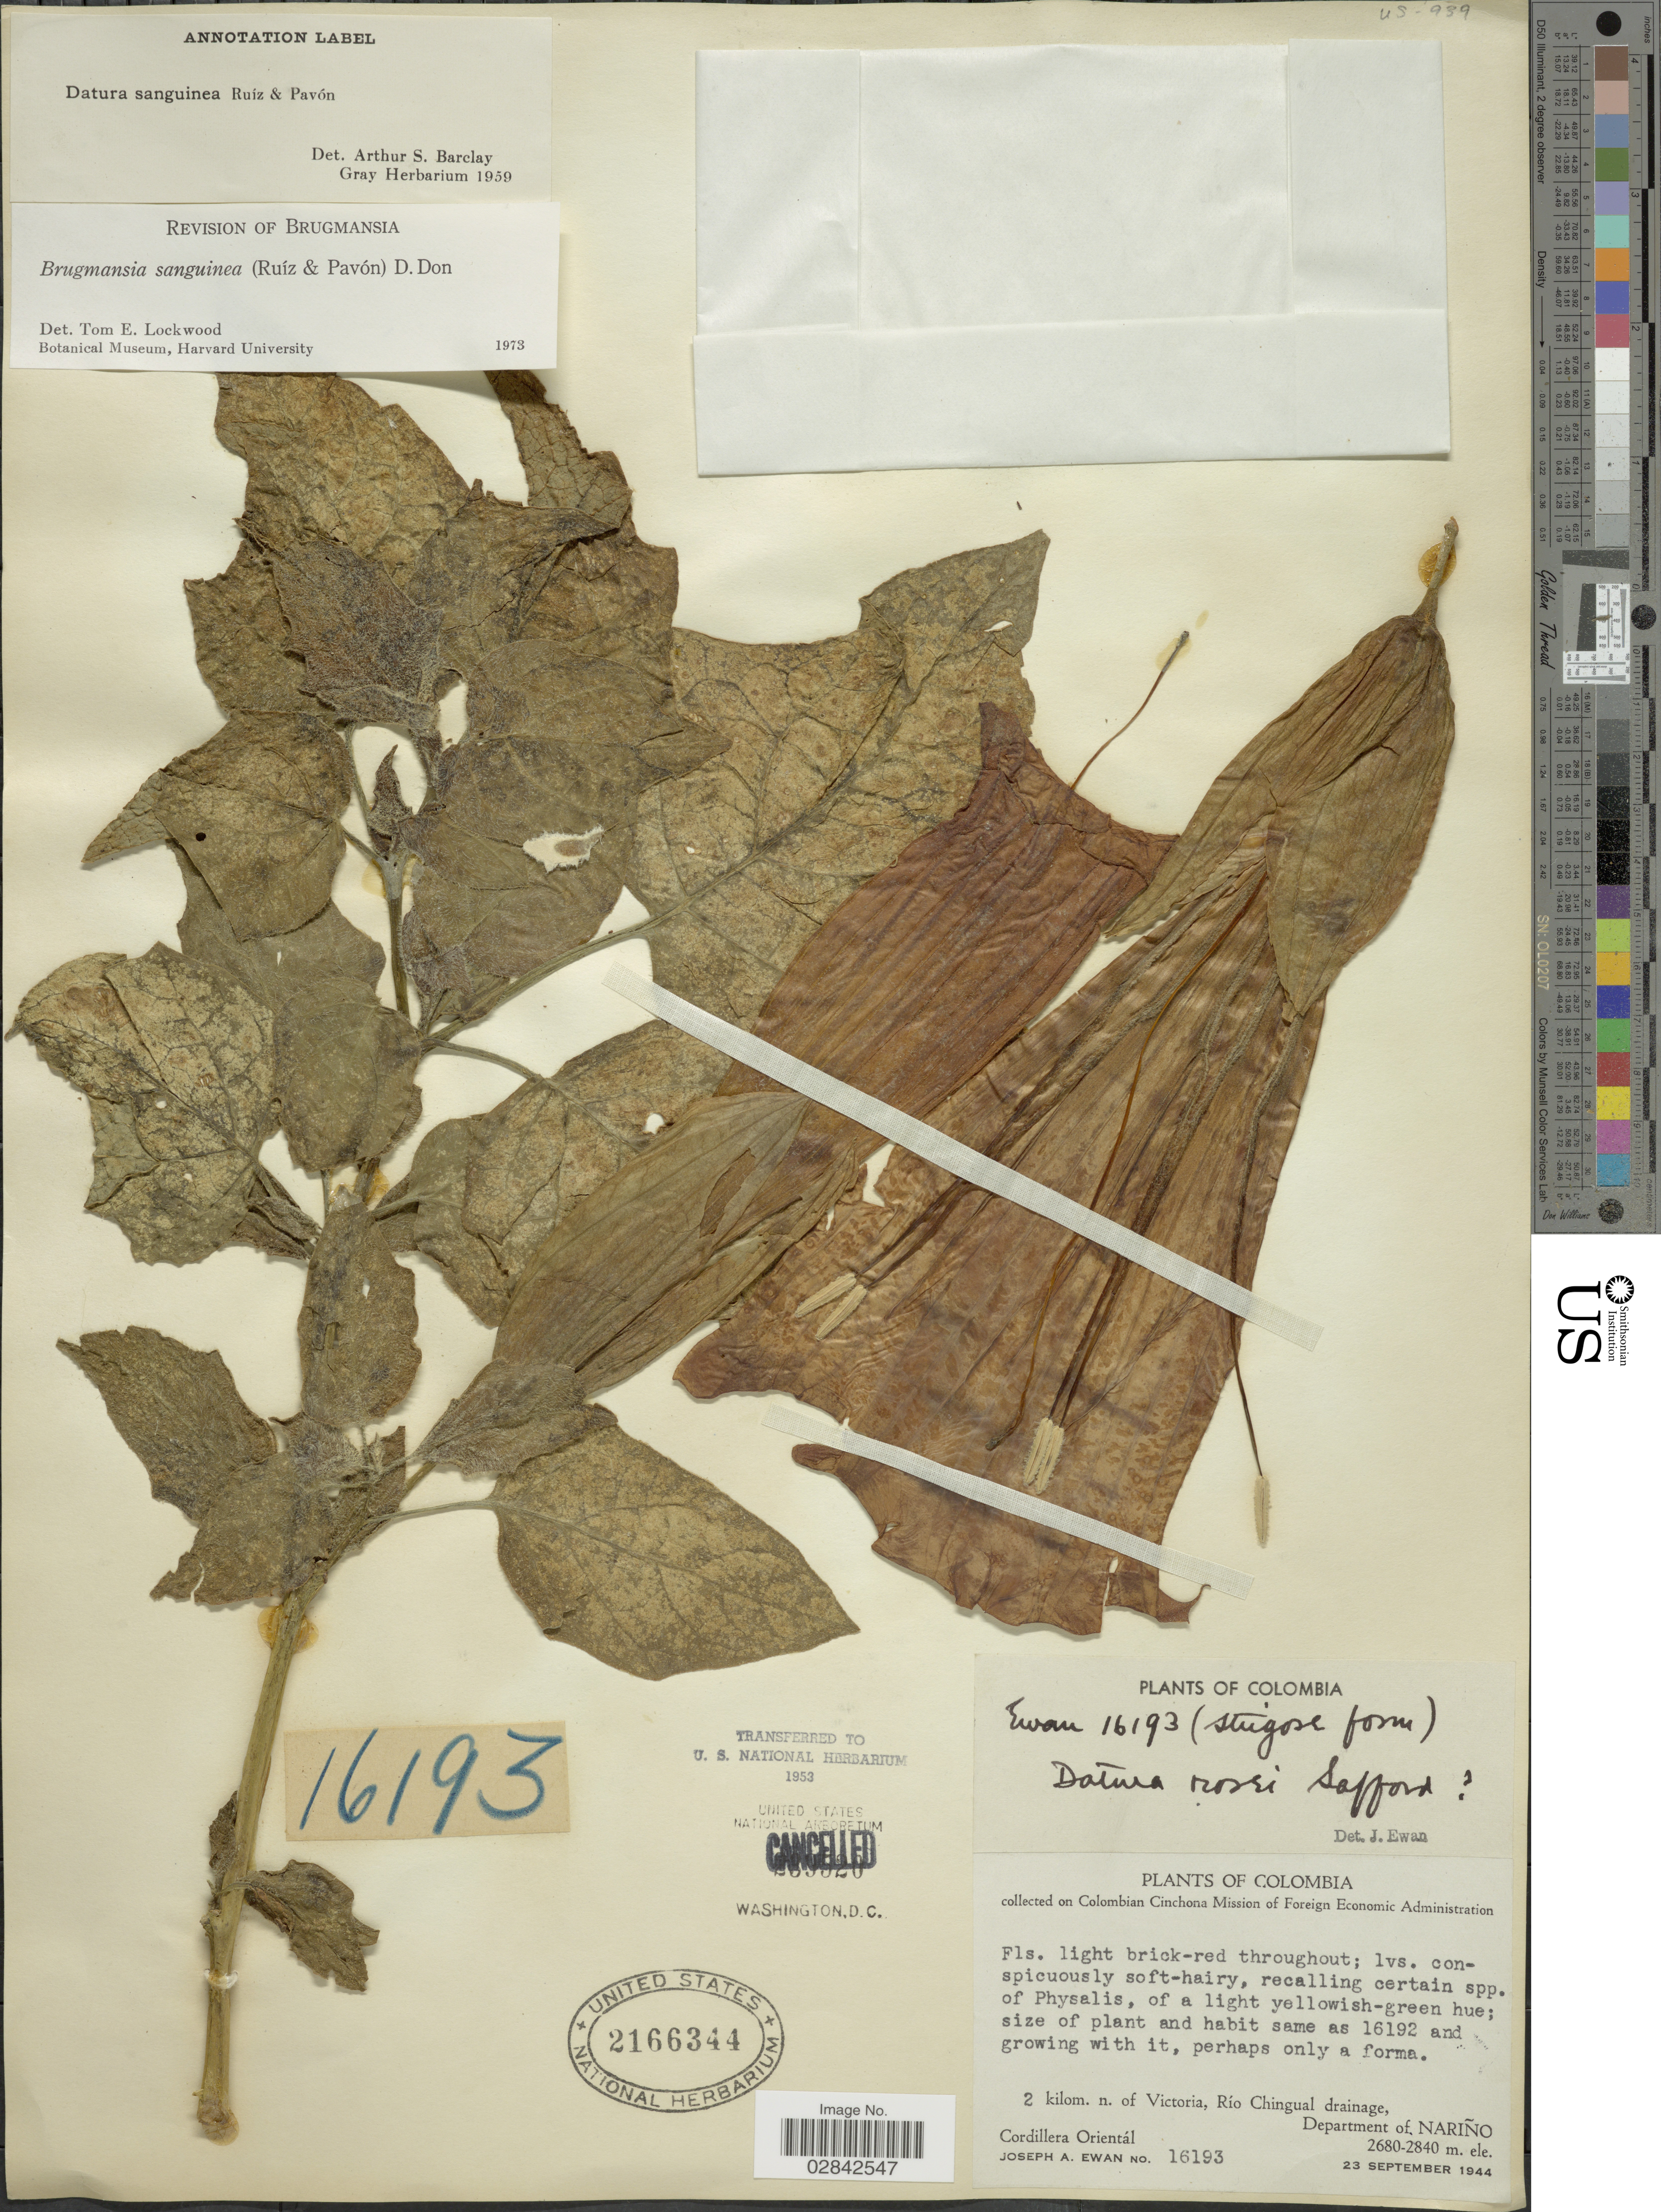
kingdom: Plantae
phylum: Tracheophyta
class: Magnoliopsida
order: Solanales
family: Solanaceae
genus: Brugmansia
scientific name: Brugmansia sanguinea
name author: (Ruiz & Pav.) D. Don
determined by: Lockwood, T. E.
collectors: J. A. Ewan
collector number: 16193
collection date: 1944-09-23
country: Colombia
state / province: Nariño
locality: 2 kilom. n. of Victoria, Río Chingual drainage, Department of Nariño. Cordillera Orientál.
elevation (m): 2680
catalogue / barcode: US 2166344